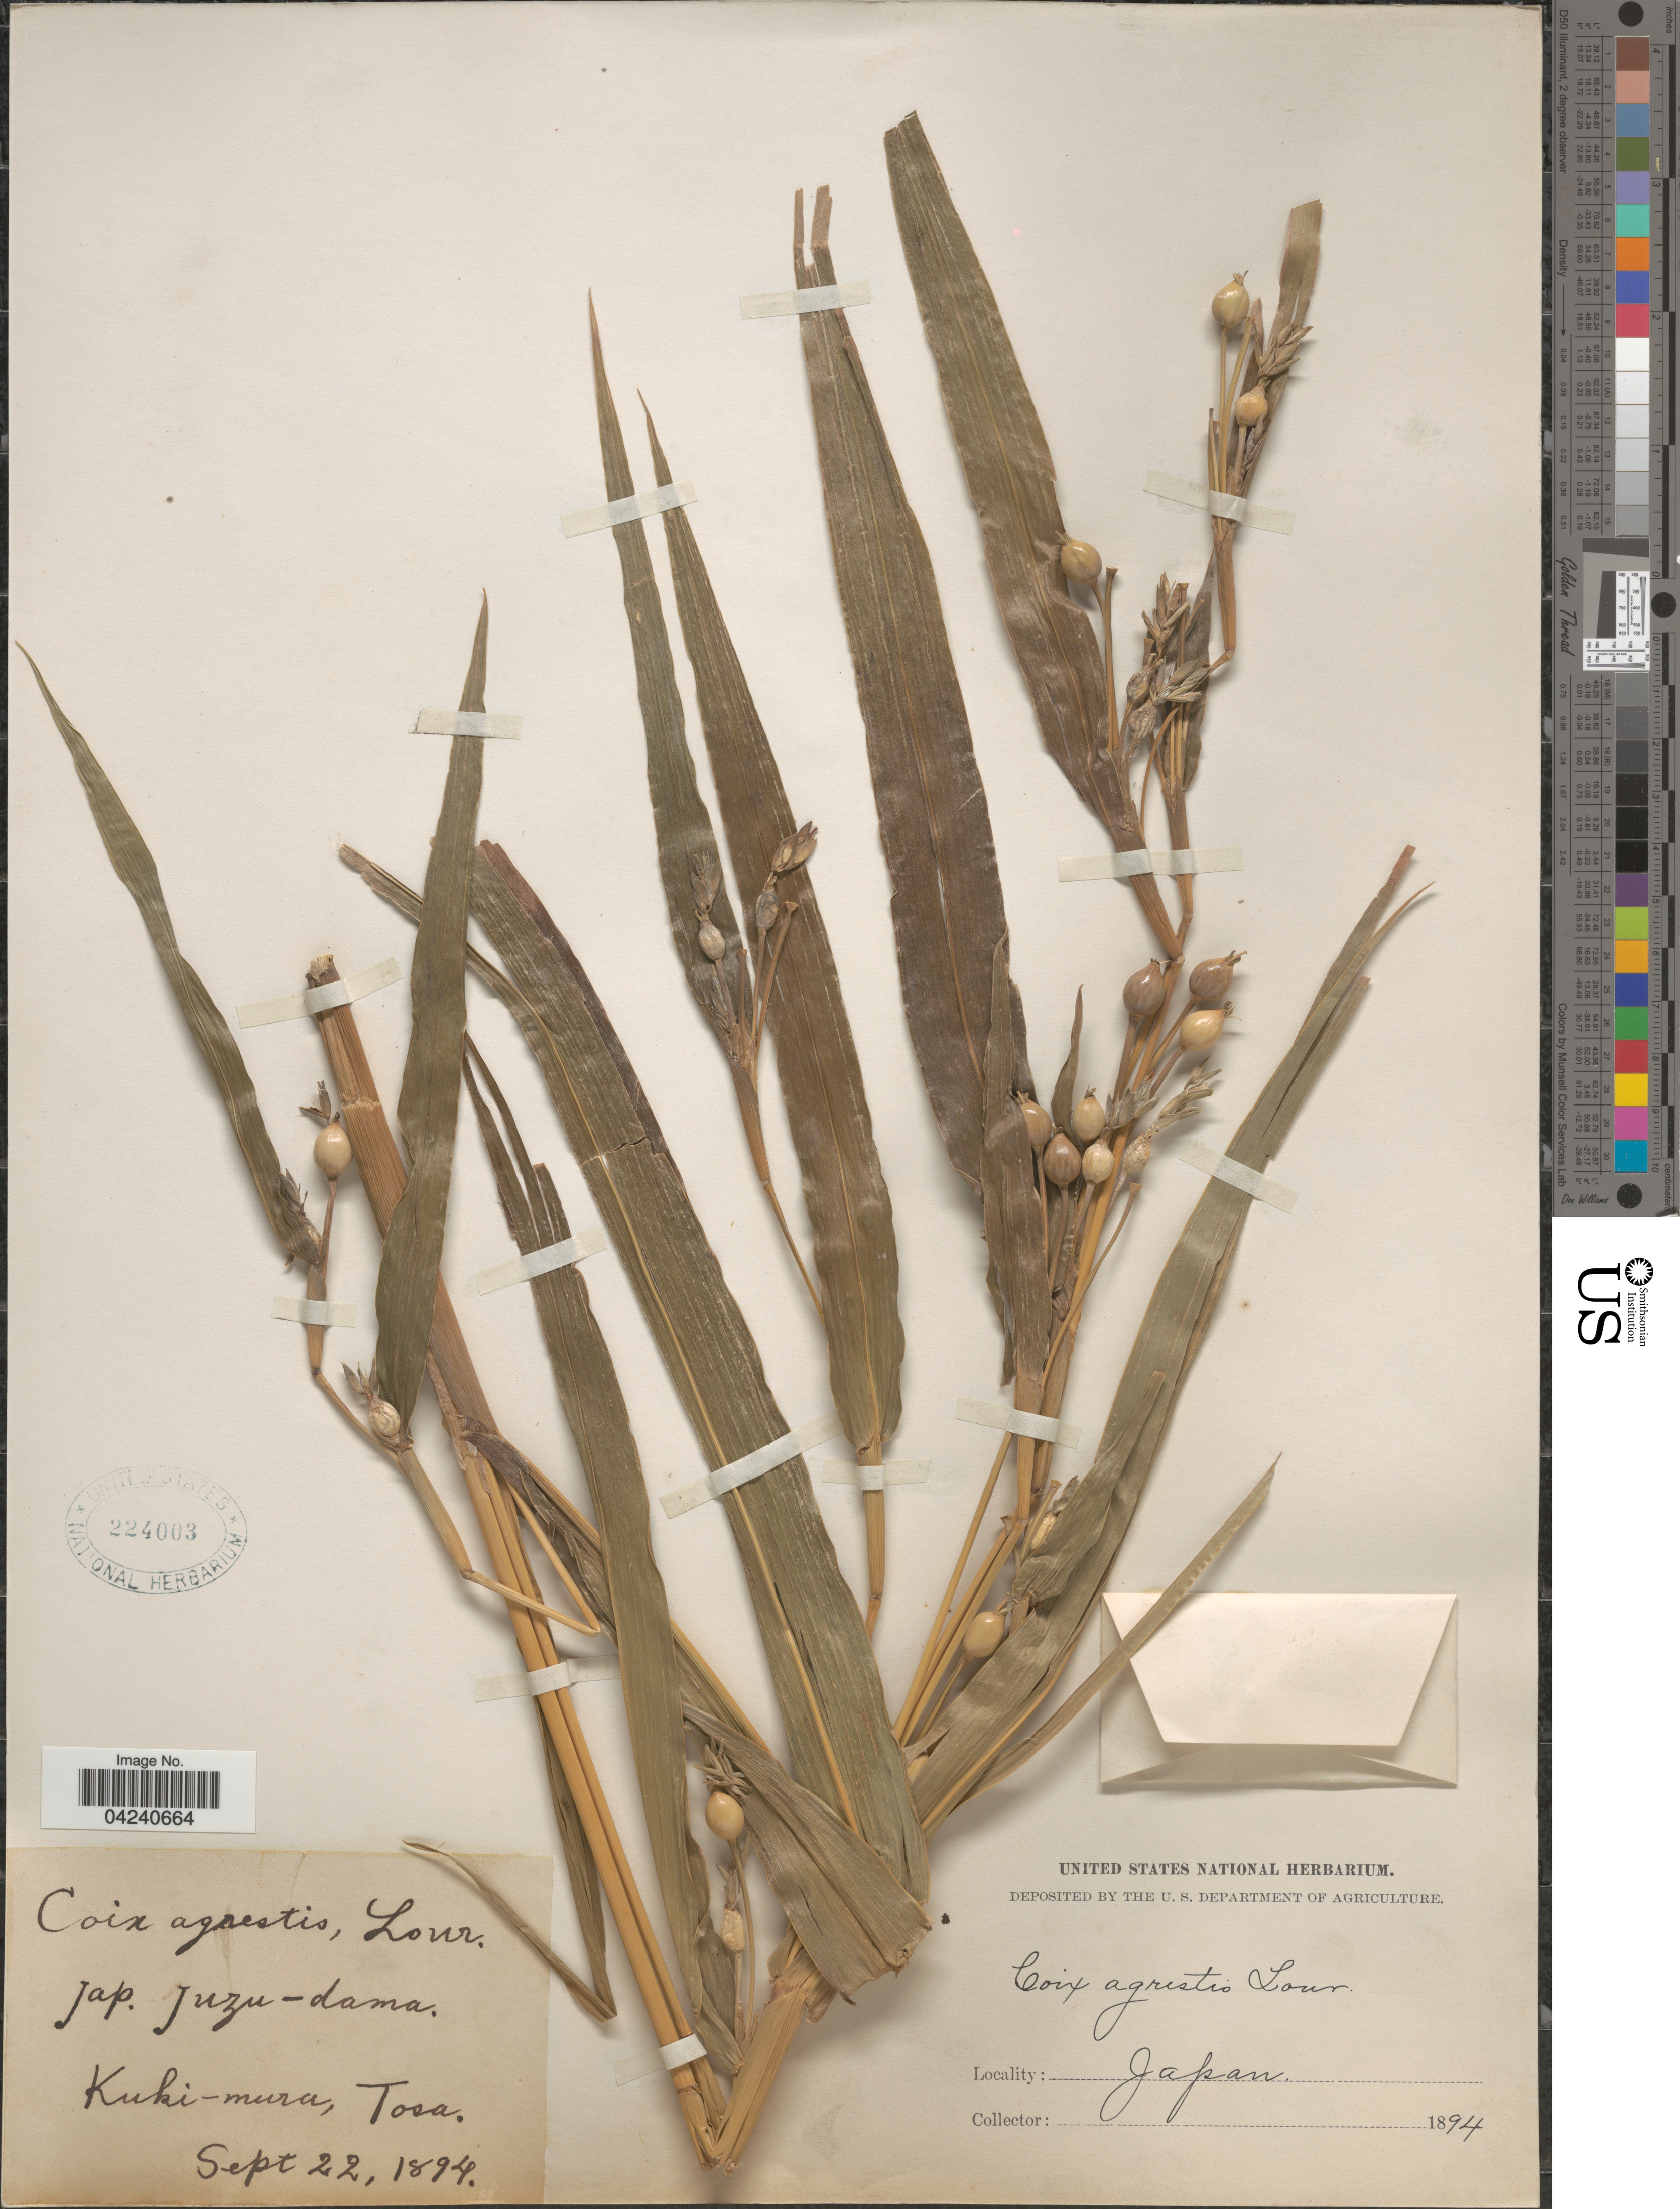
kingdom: Plantae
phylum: Tracheophyta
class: Liliopsida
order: Poales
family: Poaceae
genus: Coix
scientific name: Coix lacryma-jobi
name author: L.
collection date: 1894-09-22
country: Japan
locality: Kuki-mura, Tosa.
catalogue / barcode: US 224003